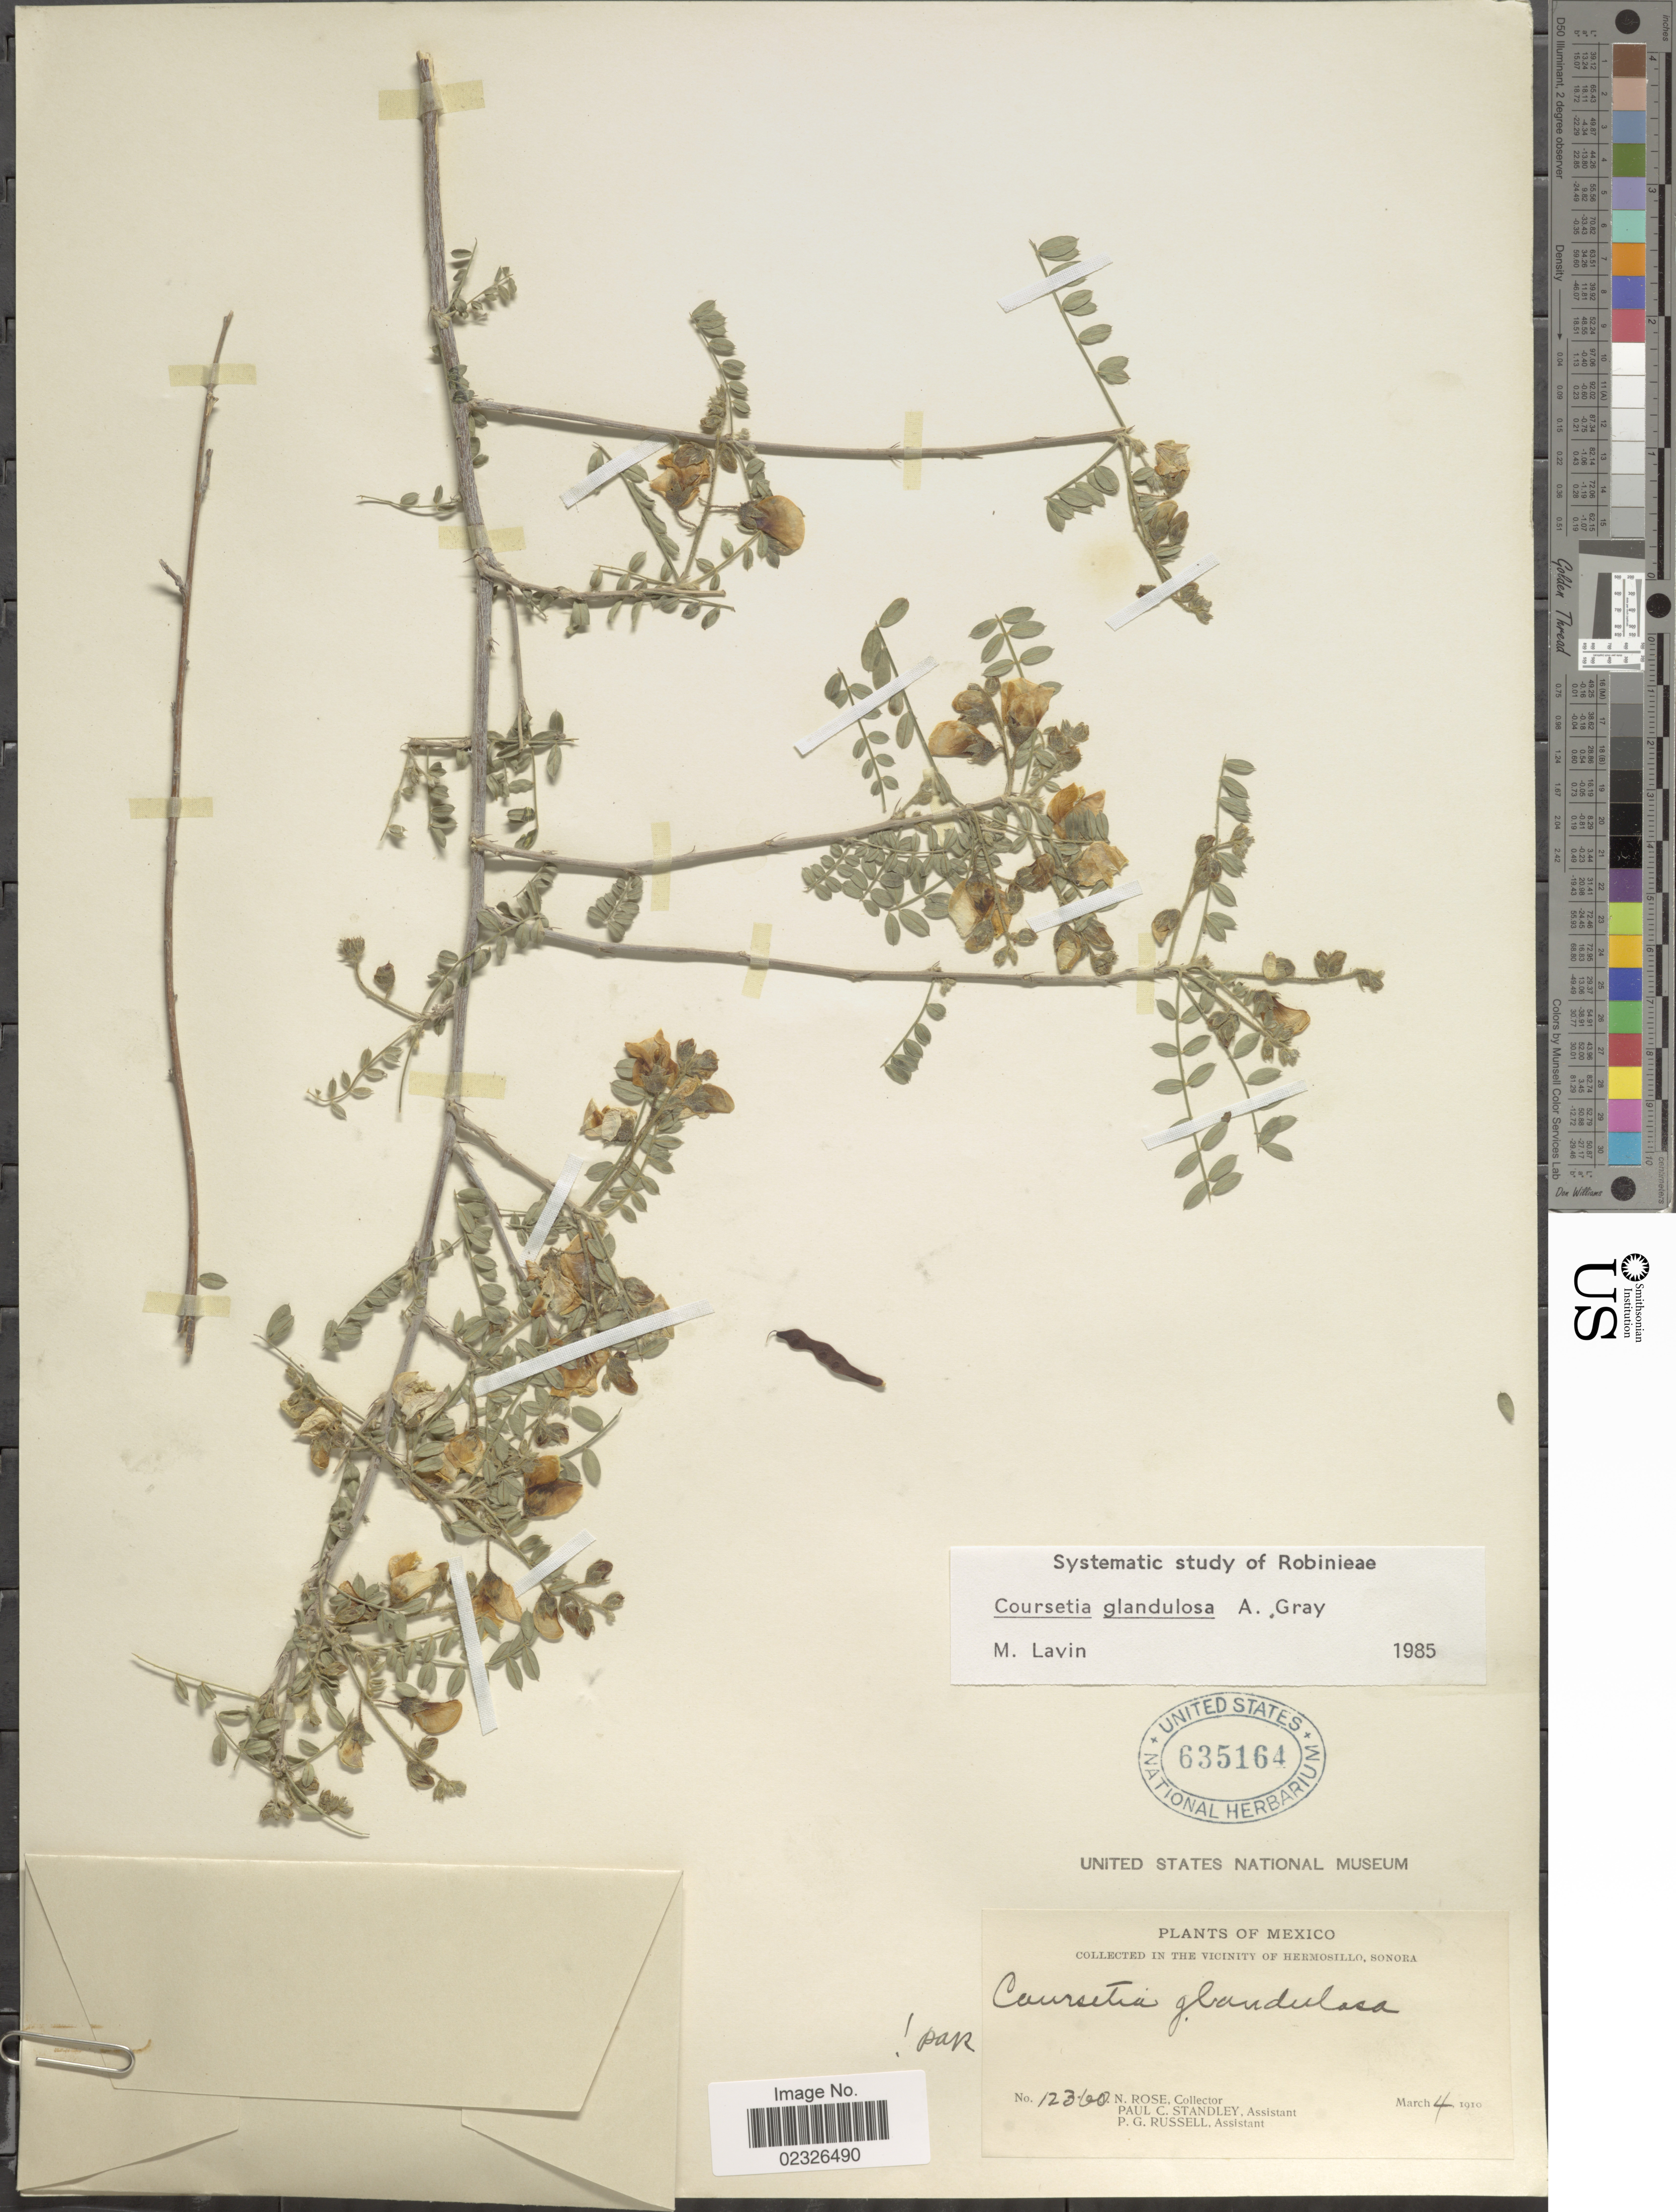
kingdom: Plantae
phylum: Tracheophyta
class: Magnoliopsida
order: Fabales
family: Fabaceae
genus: Coursetia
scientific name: Coursetia glandulosa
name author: A. Gray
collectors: J. N. Rose, P. C. Standley & P. G. Russell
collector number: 12368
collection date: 1910-03-04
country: Mexico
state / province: Sonora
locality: Vicinity of Hermosillo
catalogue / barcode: US 635164